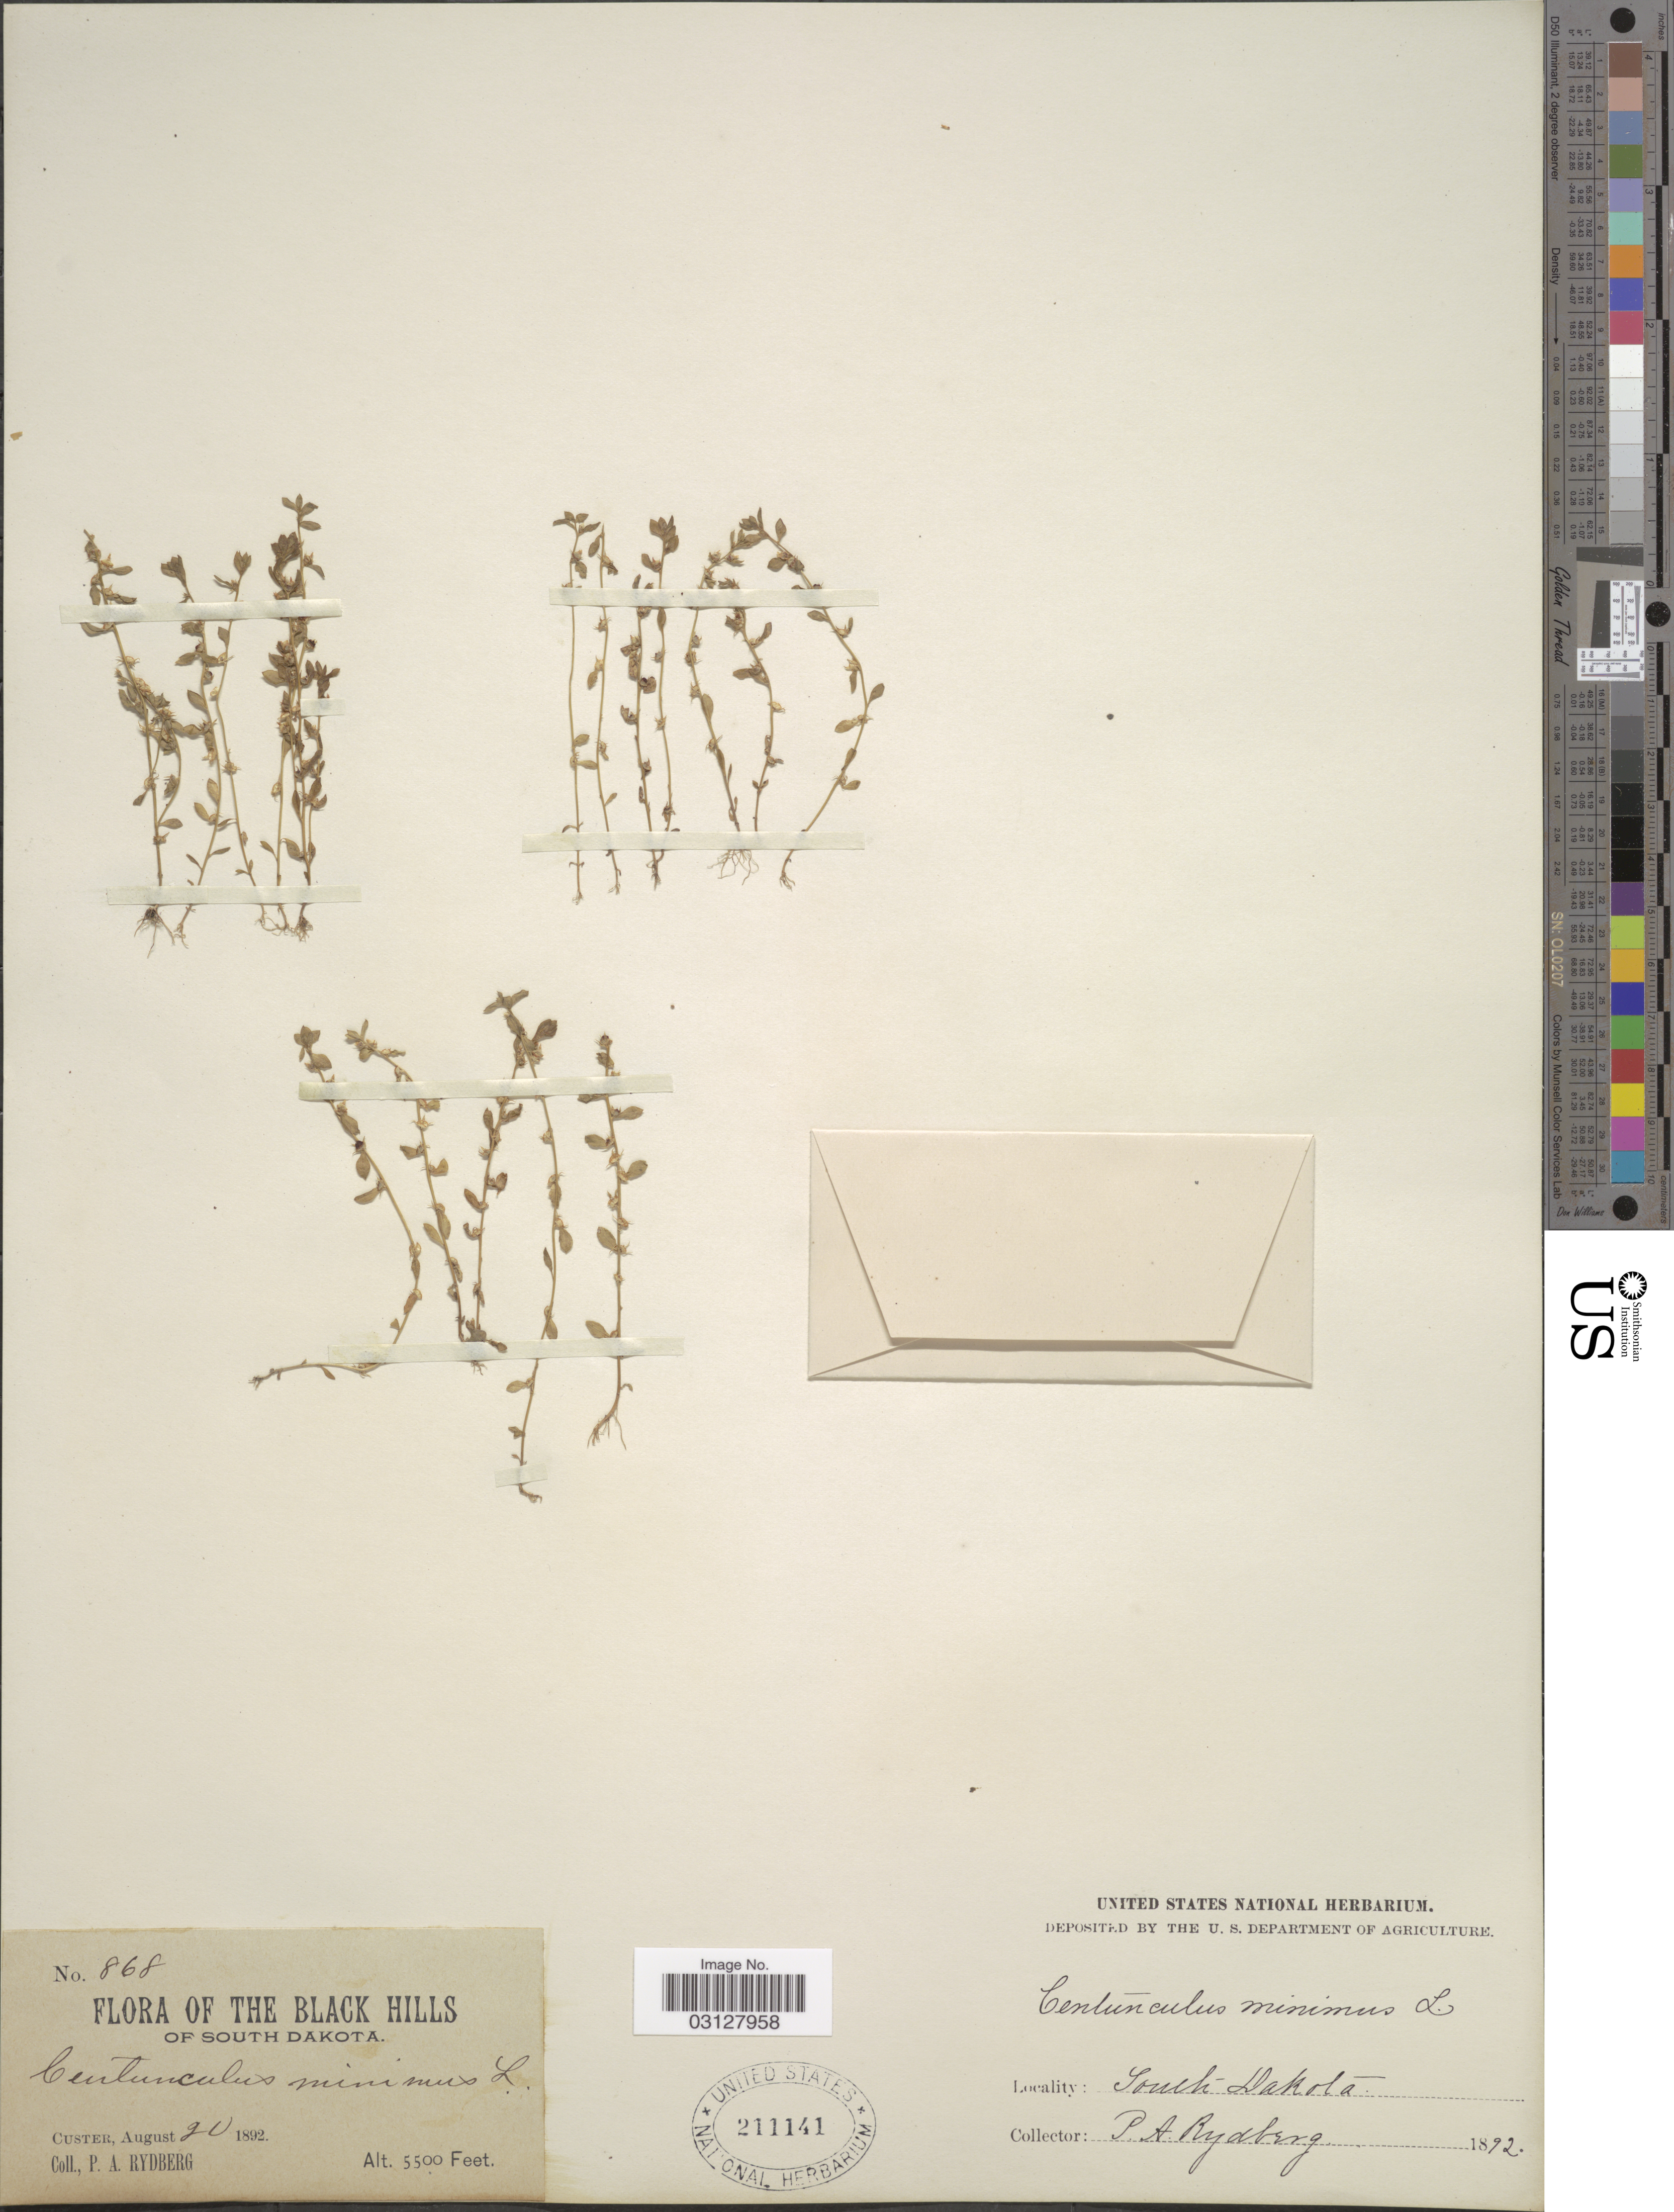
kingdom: Plantae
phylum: Tracheophyta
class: Magnoliopsida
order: Ericales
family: Primulaceae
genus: Centunculus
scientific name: Centunculus minimus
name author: L.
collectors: P. A. Rydberg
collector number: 868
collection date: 1892-08-20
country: United States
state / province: South Dakota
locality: The Black Hills of South Dakota. Custer.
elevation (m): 1676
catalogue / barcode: US 211141